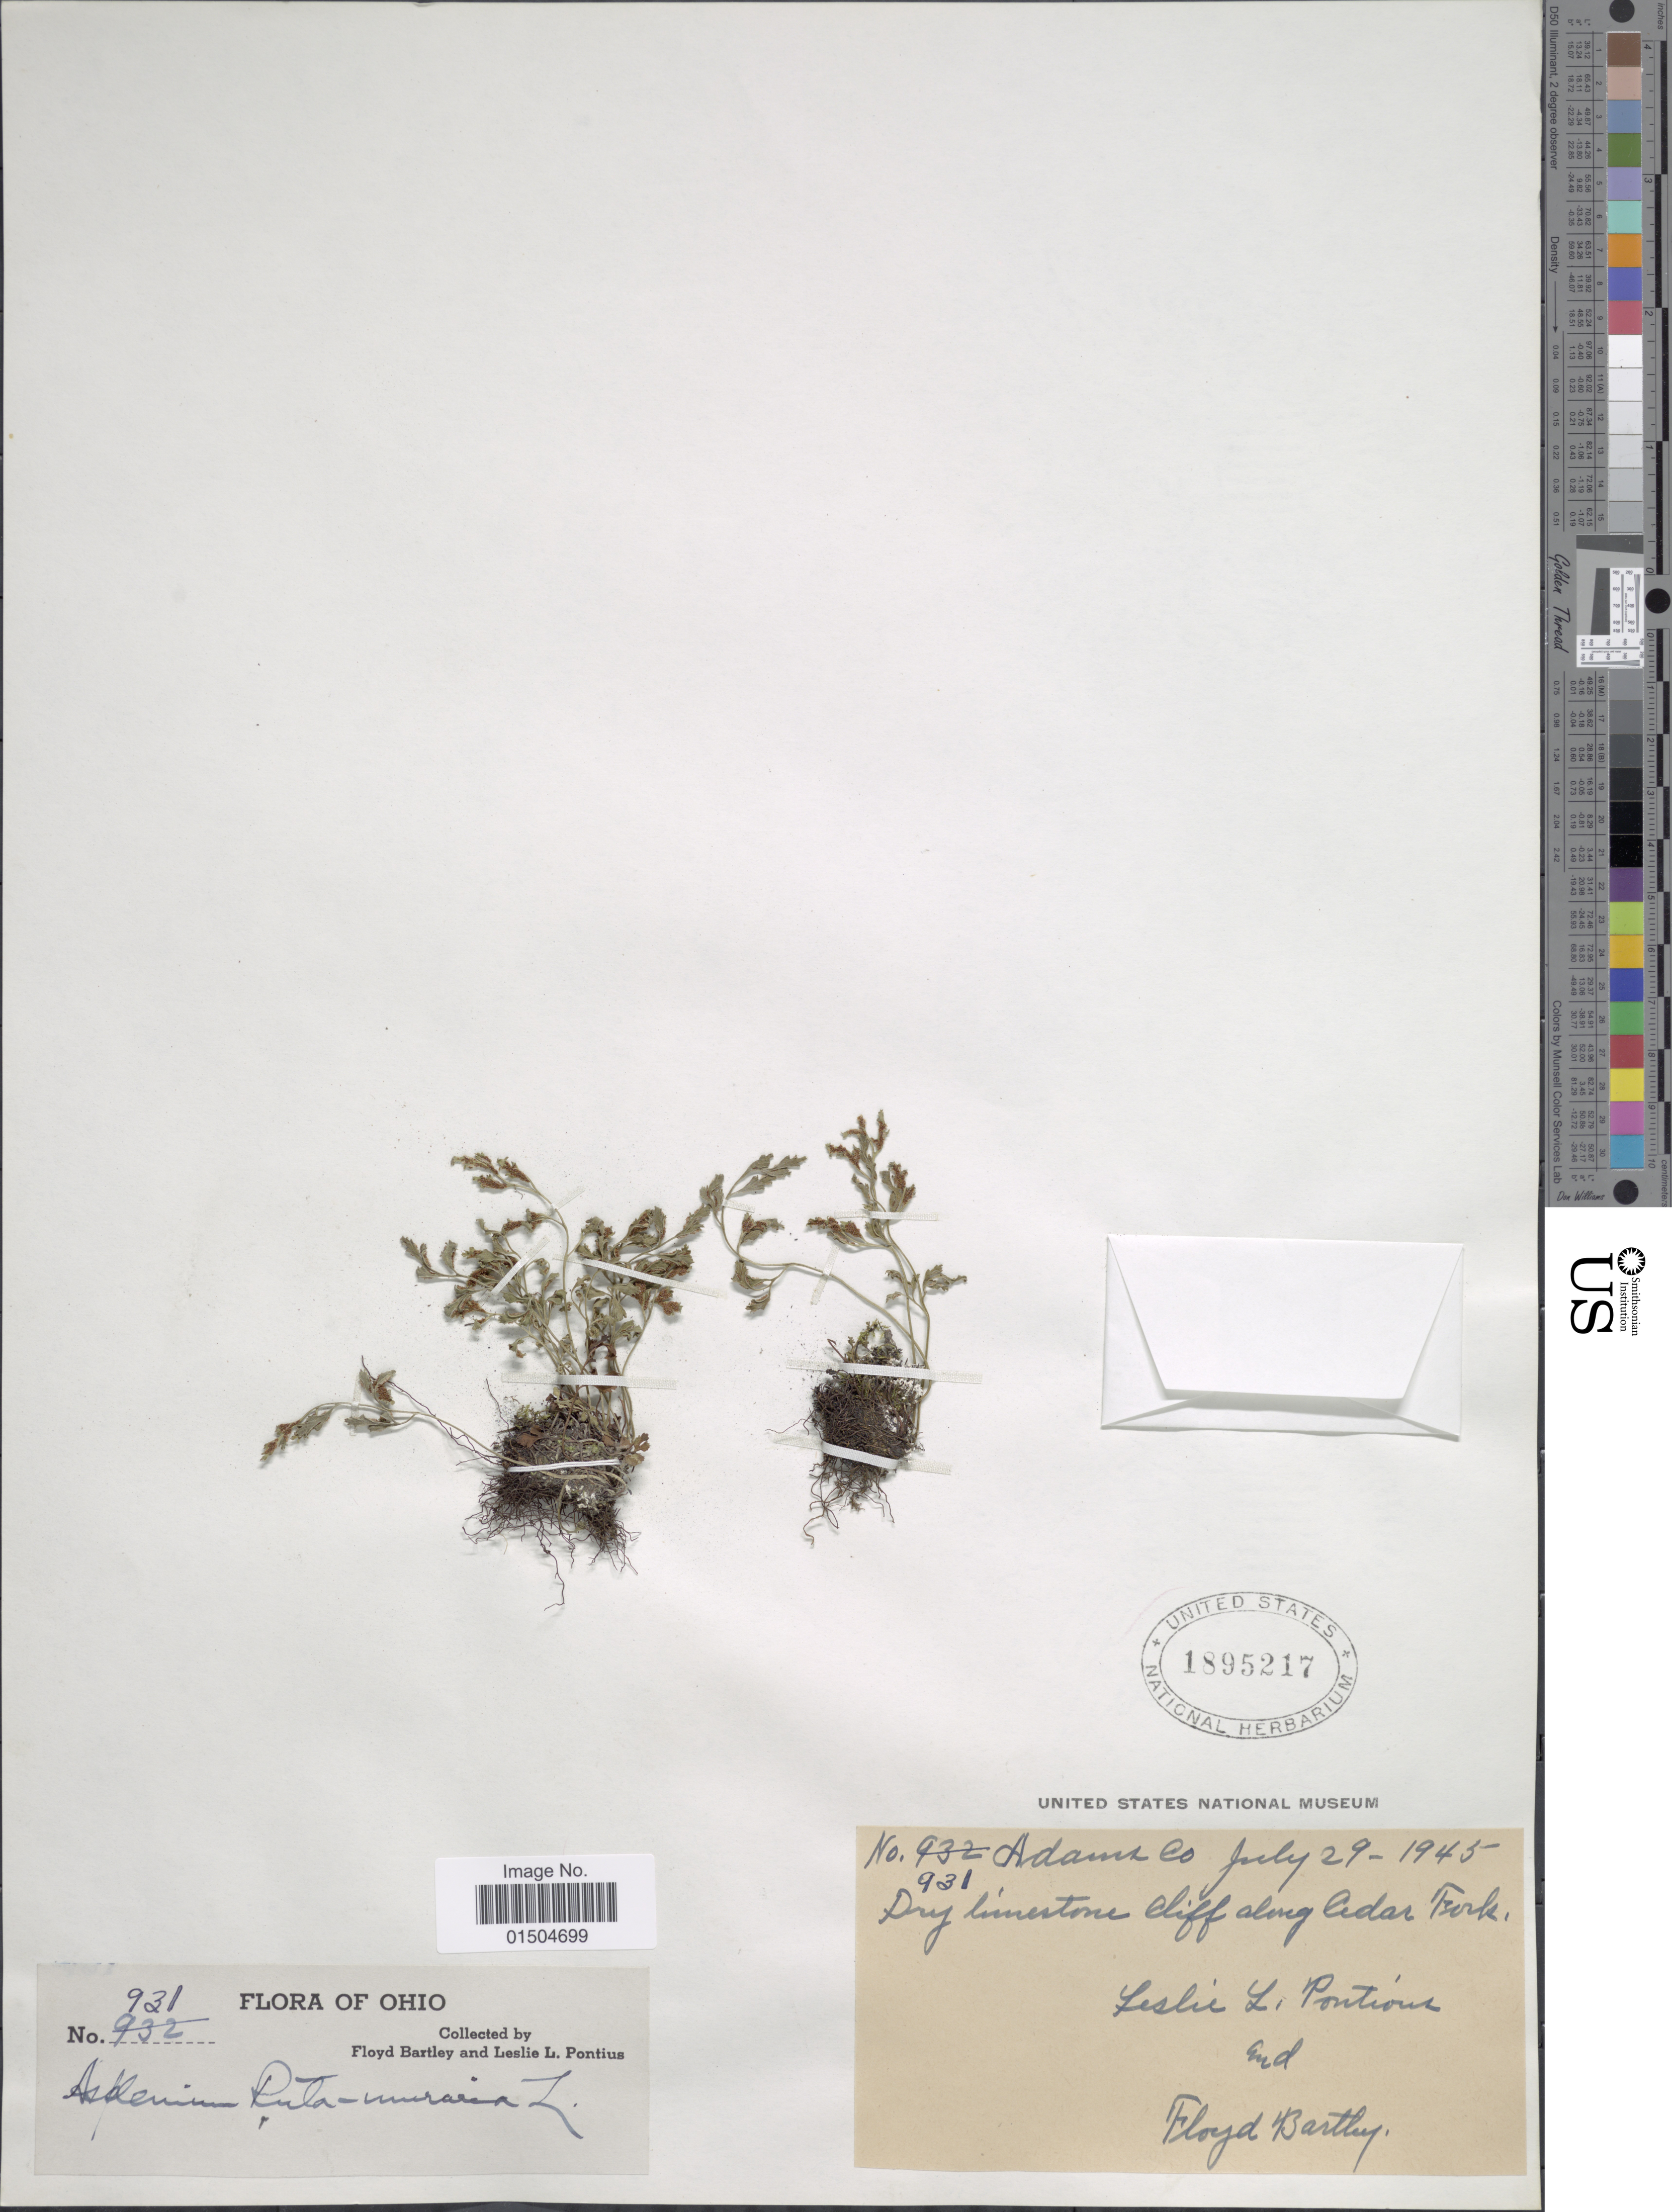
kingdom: Plantae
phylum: Tracheophyta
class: Polypodiopsida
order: Polypodiales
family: Aspleniaceae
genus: Asplenium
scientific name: Asplenium ruta-muraria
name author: L.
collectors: F. Bartley & L. Pontius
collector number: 931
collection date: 1945-07-29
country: United States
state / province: Ohio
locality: Adams Co. Dry limestone cliff along Cedar Fork.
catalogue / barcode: US 1895217